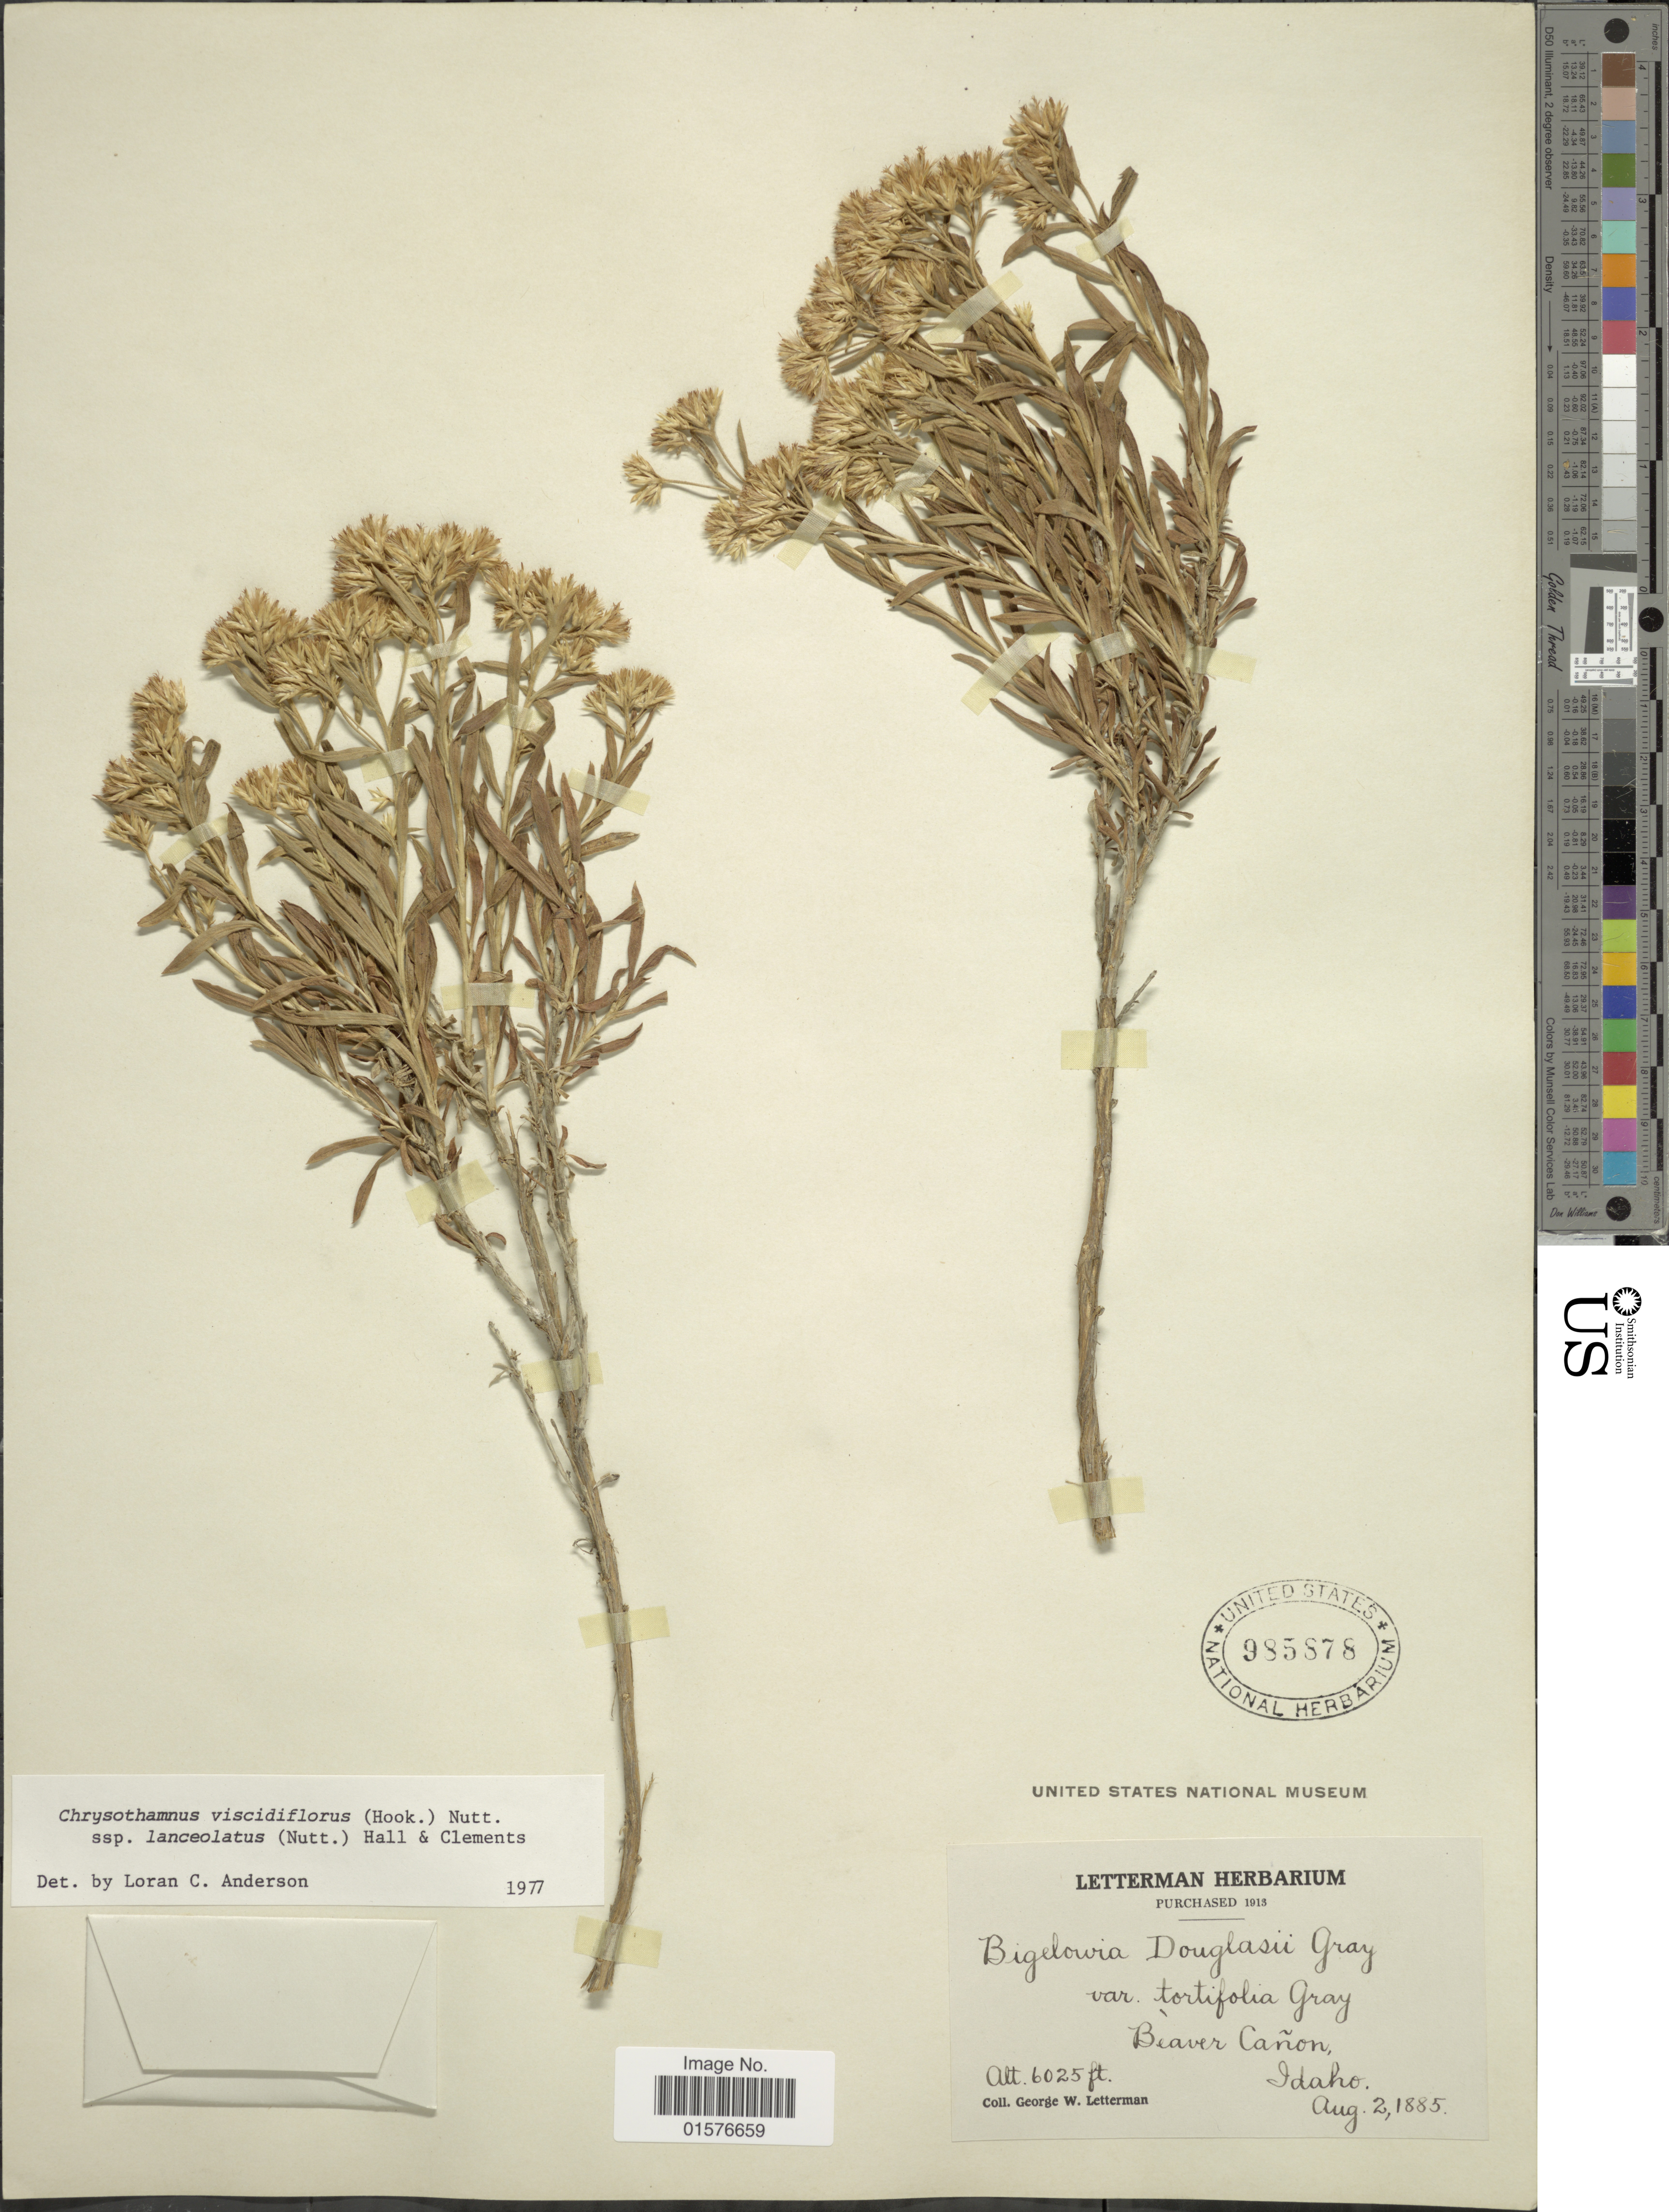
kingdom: Plantae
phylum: Tracheophyta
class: Magnoliopsida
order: Asterales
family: Asteraceae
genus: Chrysothamnus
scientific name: Chrysothamnus viscidiflorus subsp. lanceolatus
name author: (Nutt.) H.M. Hall & Clem.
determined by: Urbatsch, Lowell E., Curator (LSU), Louisiana State University (UNITED STATES)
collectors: G. W. Letterman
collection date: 1885-08-02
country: United States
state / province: Idaho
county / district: Nez Perce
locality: Beaver Cañon.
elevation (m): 1836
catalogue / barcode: US 985878